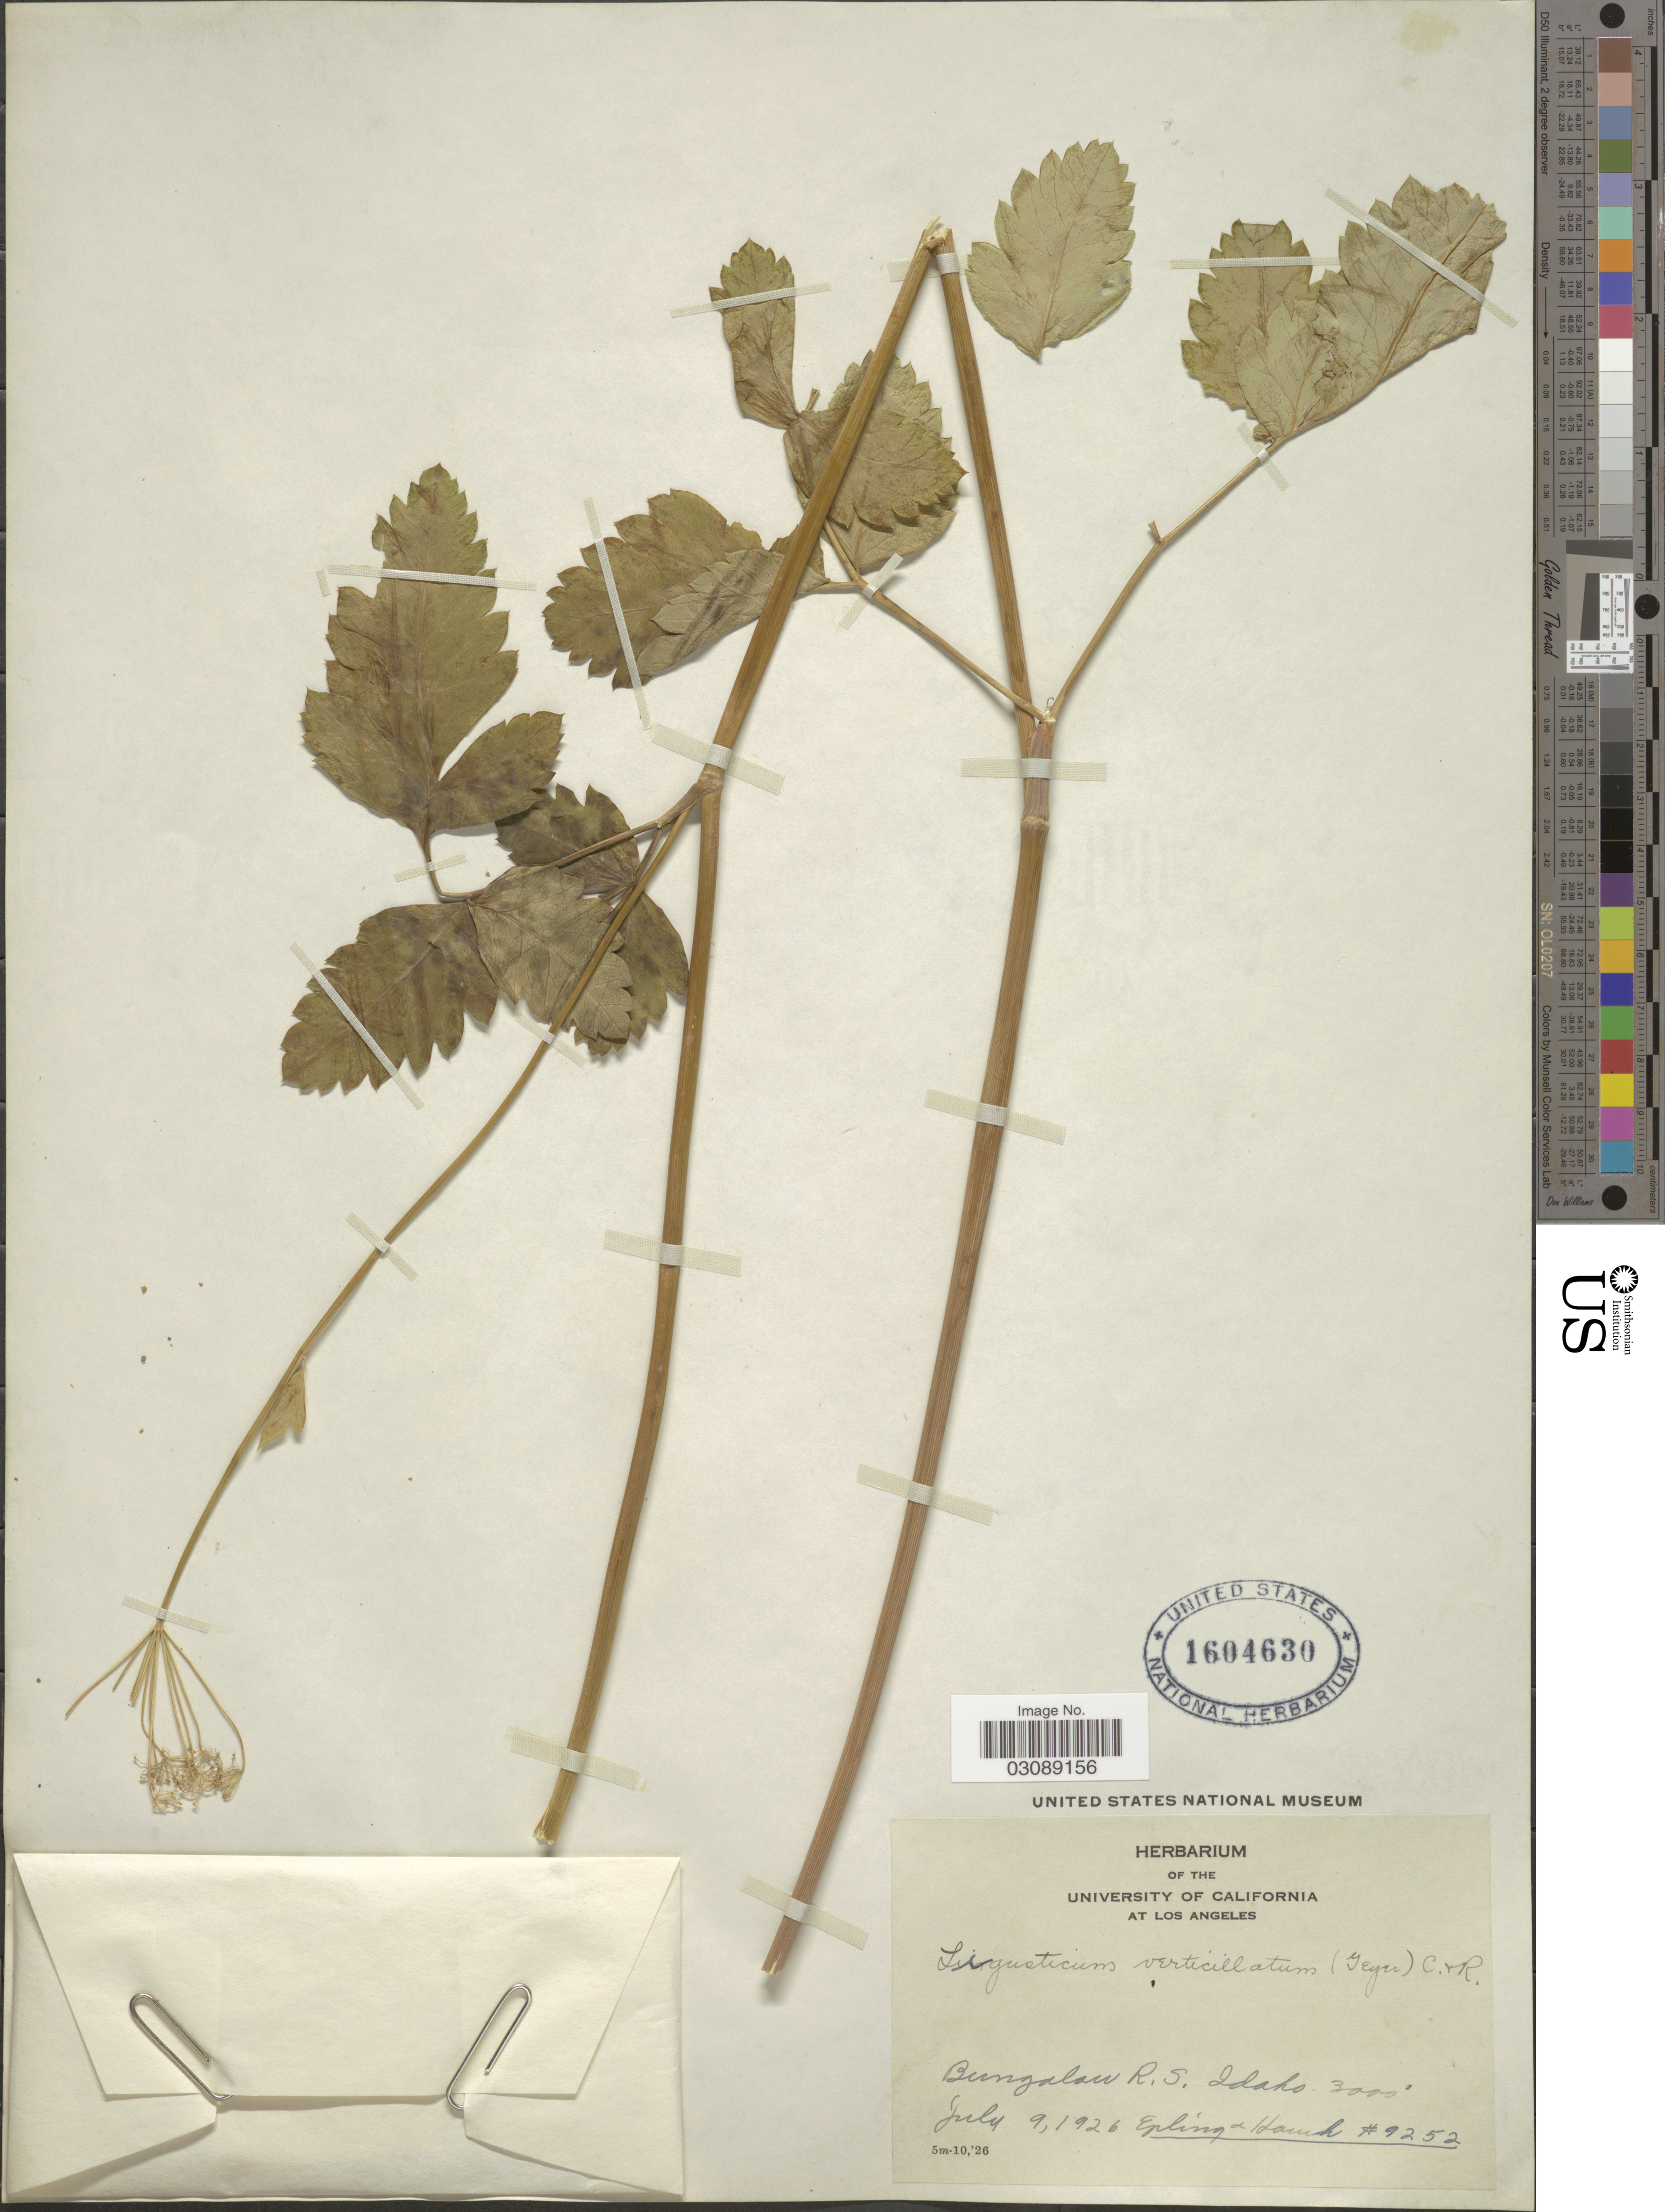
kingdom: Plantae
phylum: Tracheophyta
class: Magnoliopsida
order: Apiales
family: Apiaceae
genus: Ligusticum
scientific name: Ligusticum verticillatum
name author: (Hook.) J.M. Coult. & Rose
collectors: -- Epling & -- Hauck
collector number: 9252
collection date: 1926-07-09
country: United States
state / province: Idaho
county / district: Clearwater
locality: Bungalow Ranger Station.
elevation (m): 914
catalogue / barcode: US 1604630